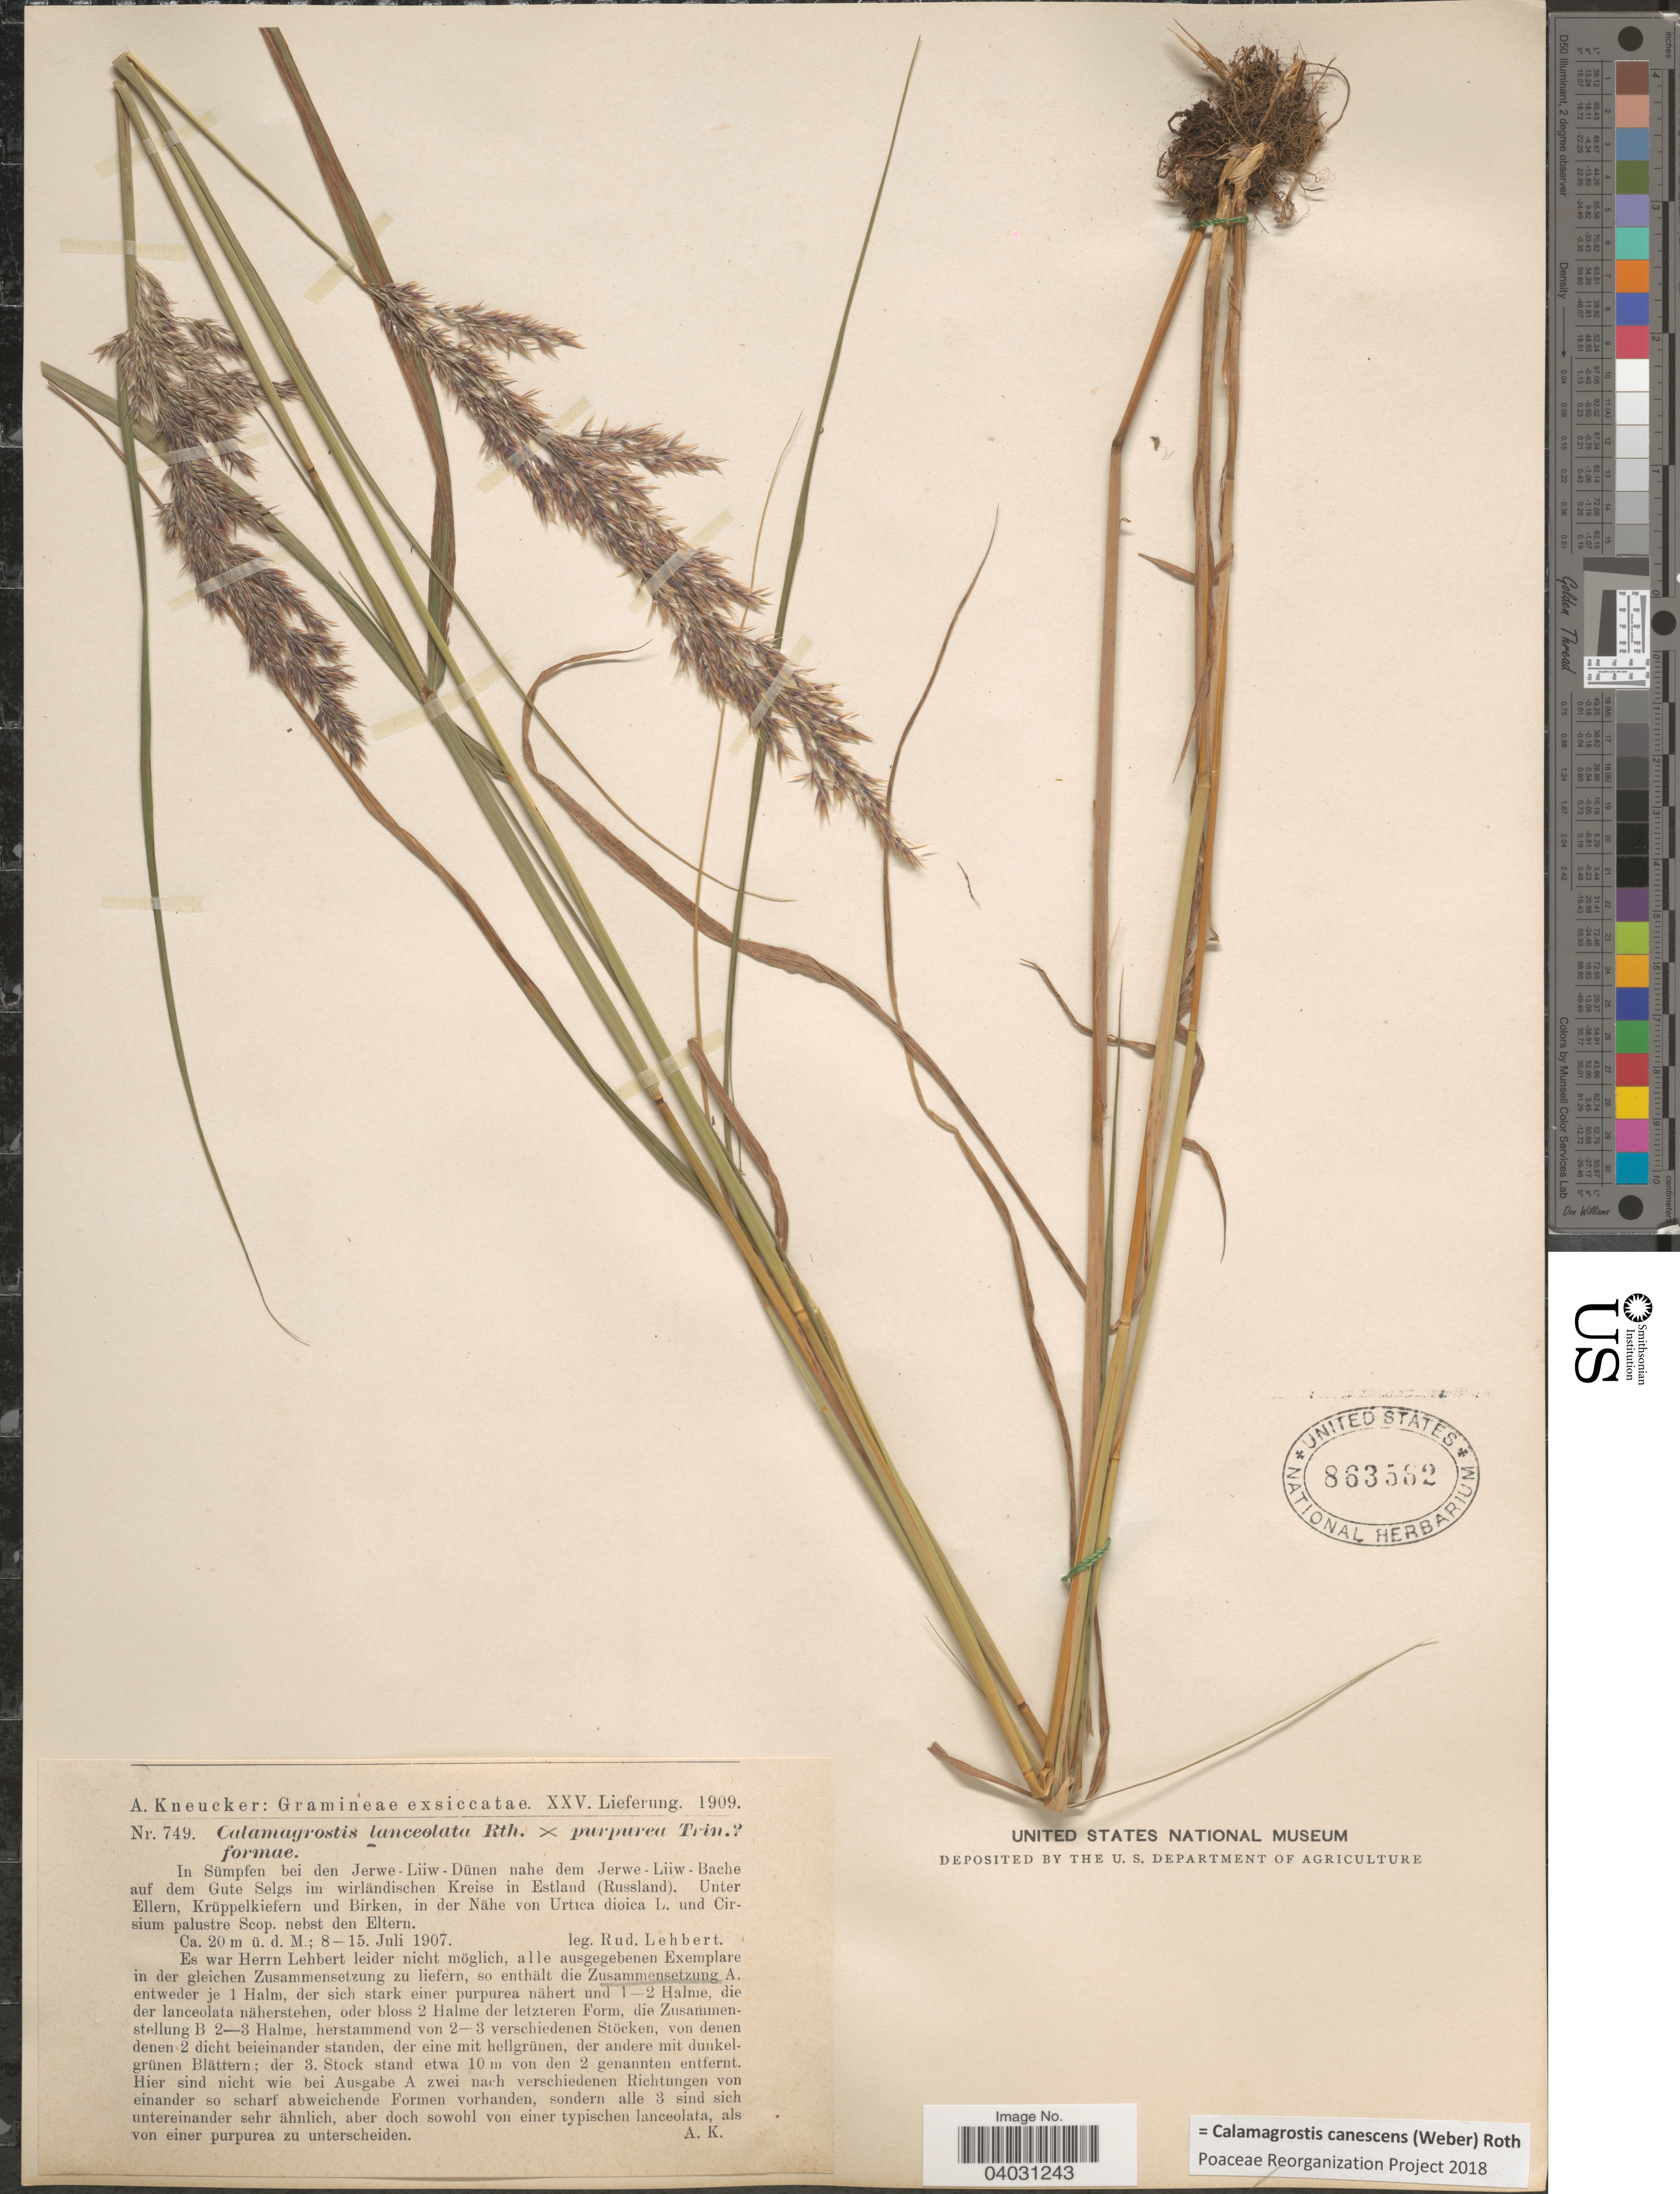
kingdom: Plantae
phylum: Tracheophyta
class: Liliopsida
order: Poales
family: Poaceae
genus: Calamagrostis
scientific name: Calamagrostis canescens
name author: (G.H. Weber) Roth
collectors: R. Lehbert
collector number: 749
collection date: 1907-07-08/1907-07-15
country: Estonia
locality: In Sümpfen bei den Jerwe - Liiw - Dünen nahe dem Jerwe - Liiw - Bache auf dem Gute Selgs im wirländischen Kreise in Estland (Russland).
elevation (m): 20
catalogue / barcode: US 863562